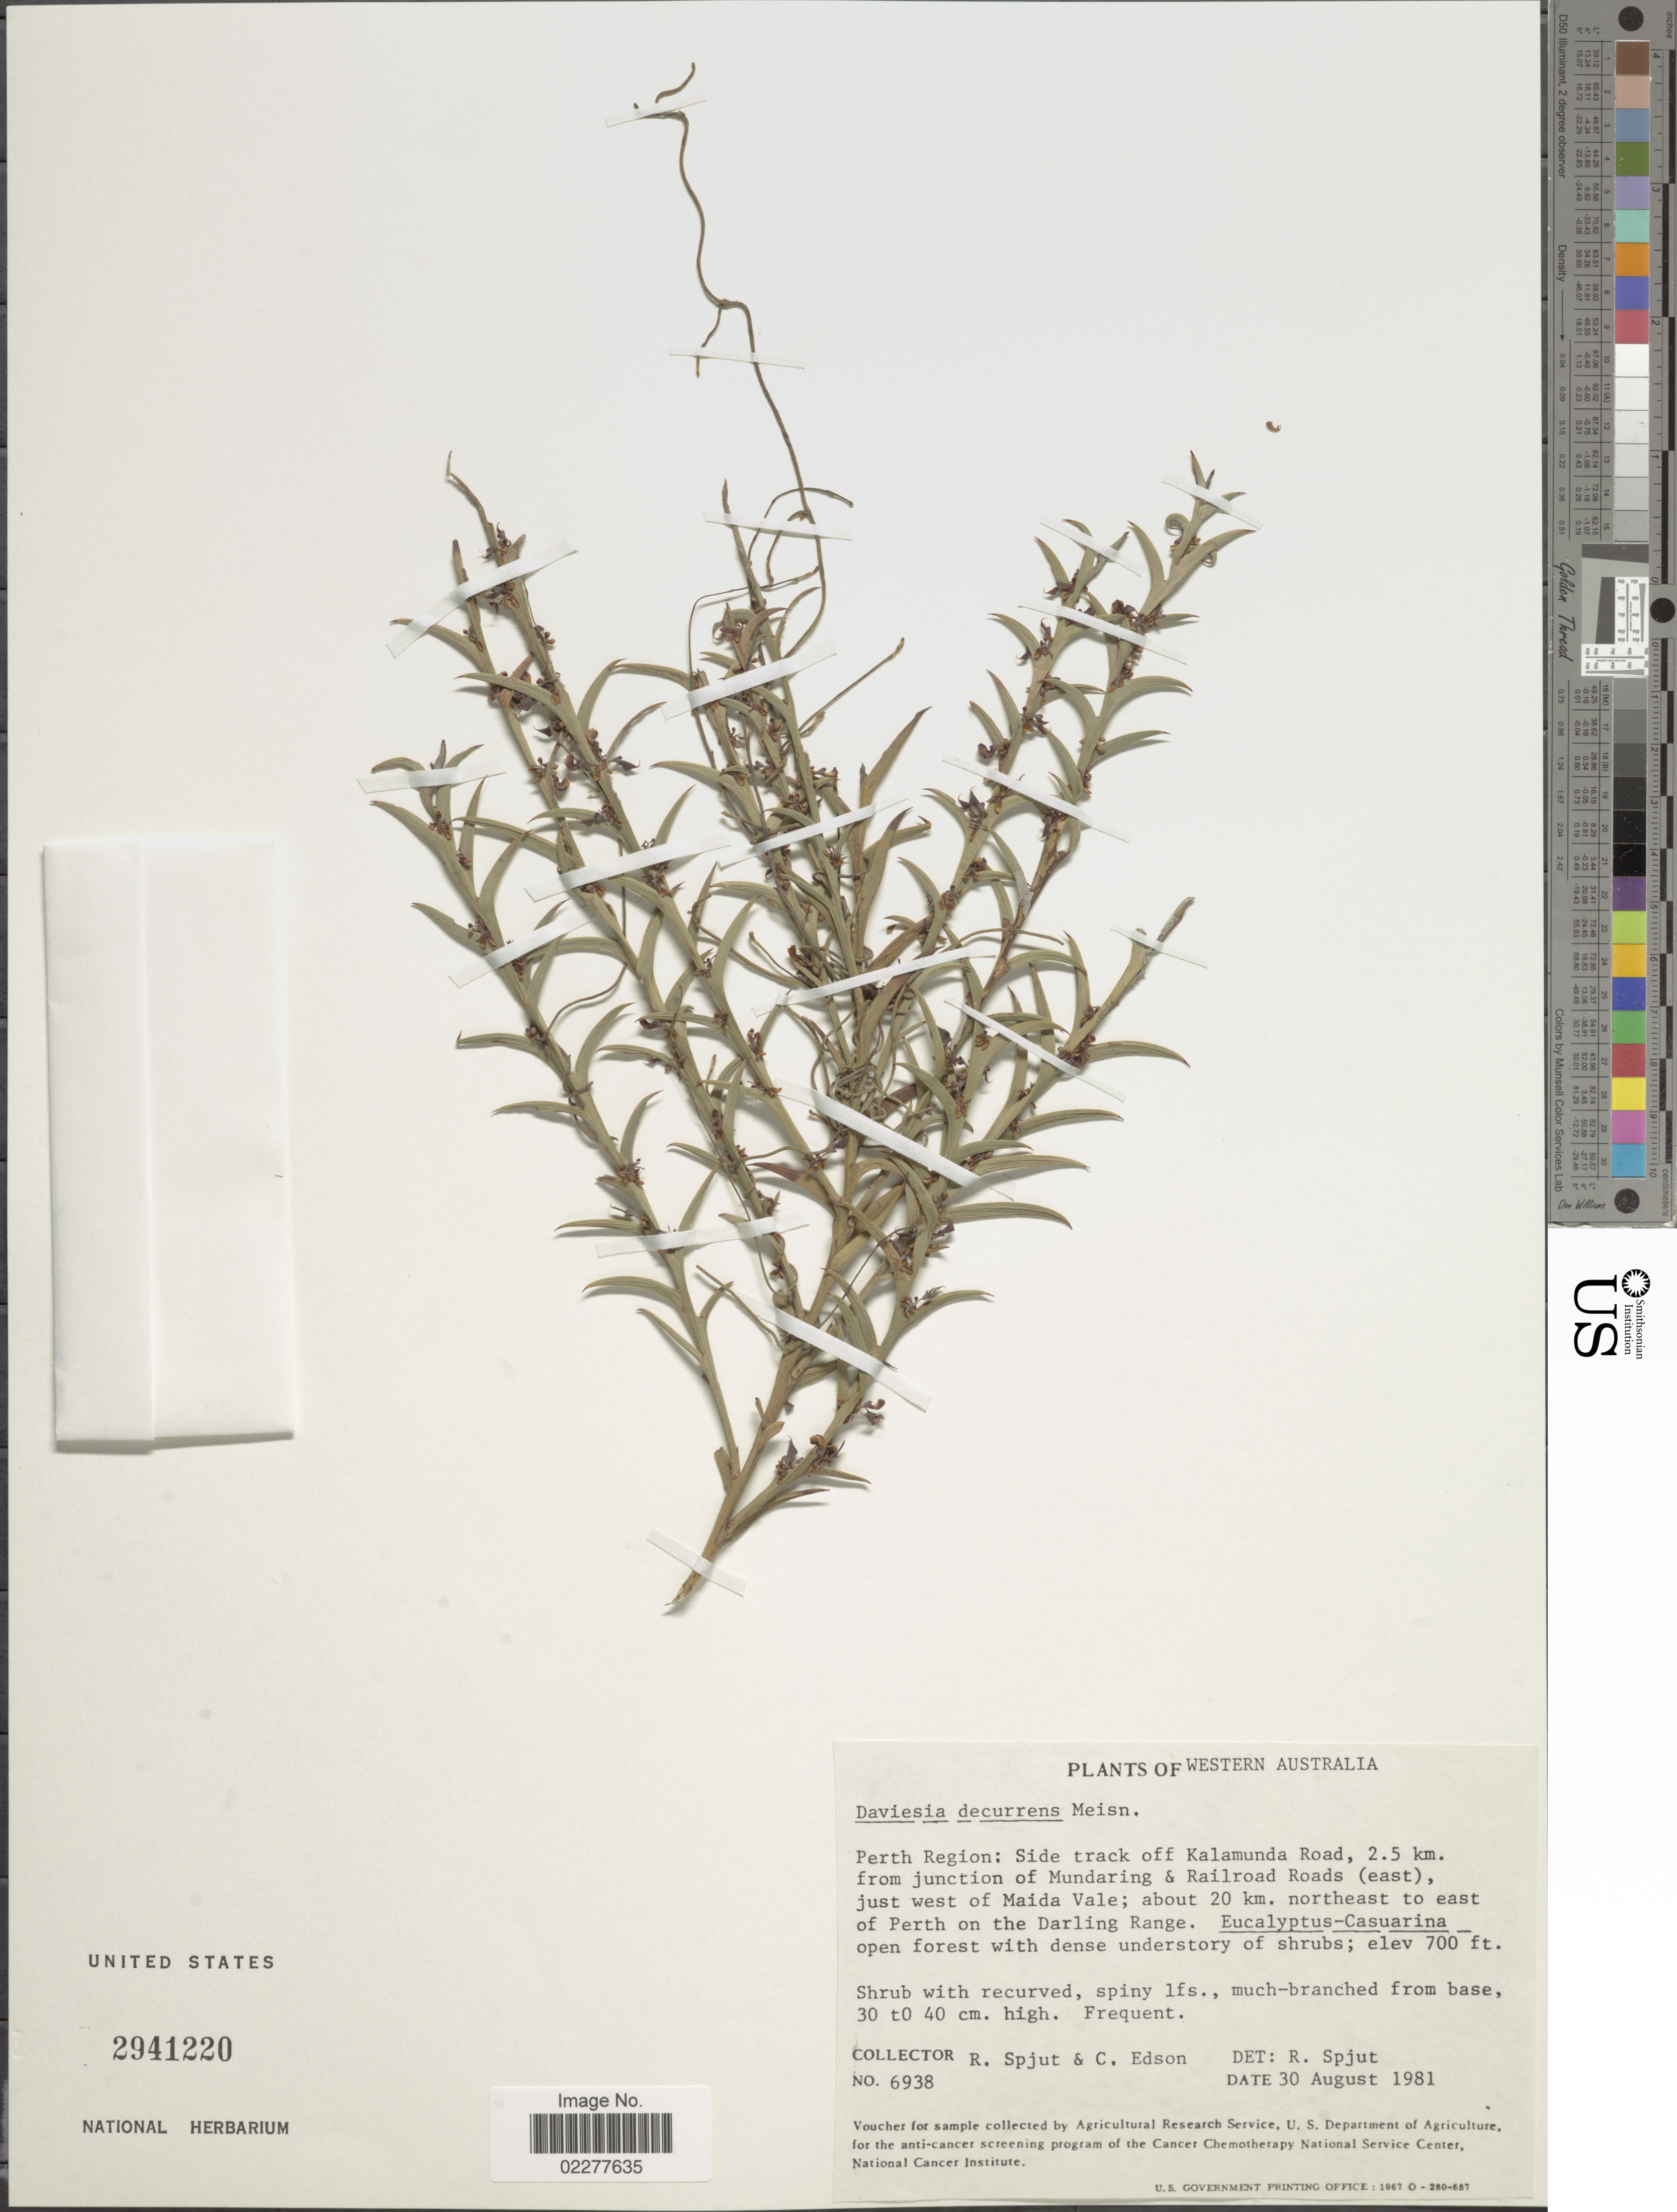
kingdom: Plantae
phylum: Tracheophyta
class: Magnoliopsida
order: Fabales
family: Fabaceae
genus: Daviesia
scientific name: Daviesia decurrens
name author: Meisn.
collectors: R. Spjut & C. Edson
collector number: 6938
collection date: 1981-08-30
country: Australia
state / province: Western Australia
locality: Pert Region: Side track off Kalamandu Road, 2.5 km from junction of Mundaring & Railroad Roads (east), just west of Maida Vale; about 20 km northeast to east of Perth on the Darling Range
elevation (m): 213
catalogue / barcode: US 2941220